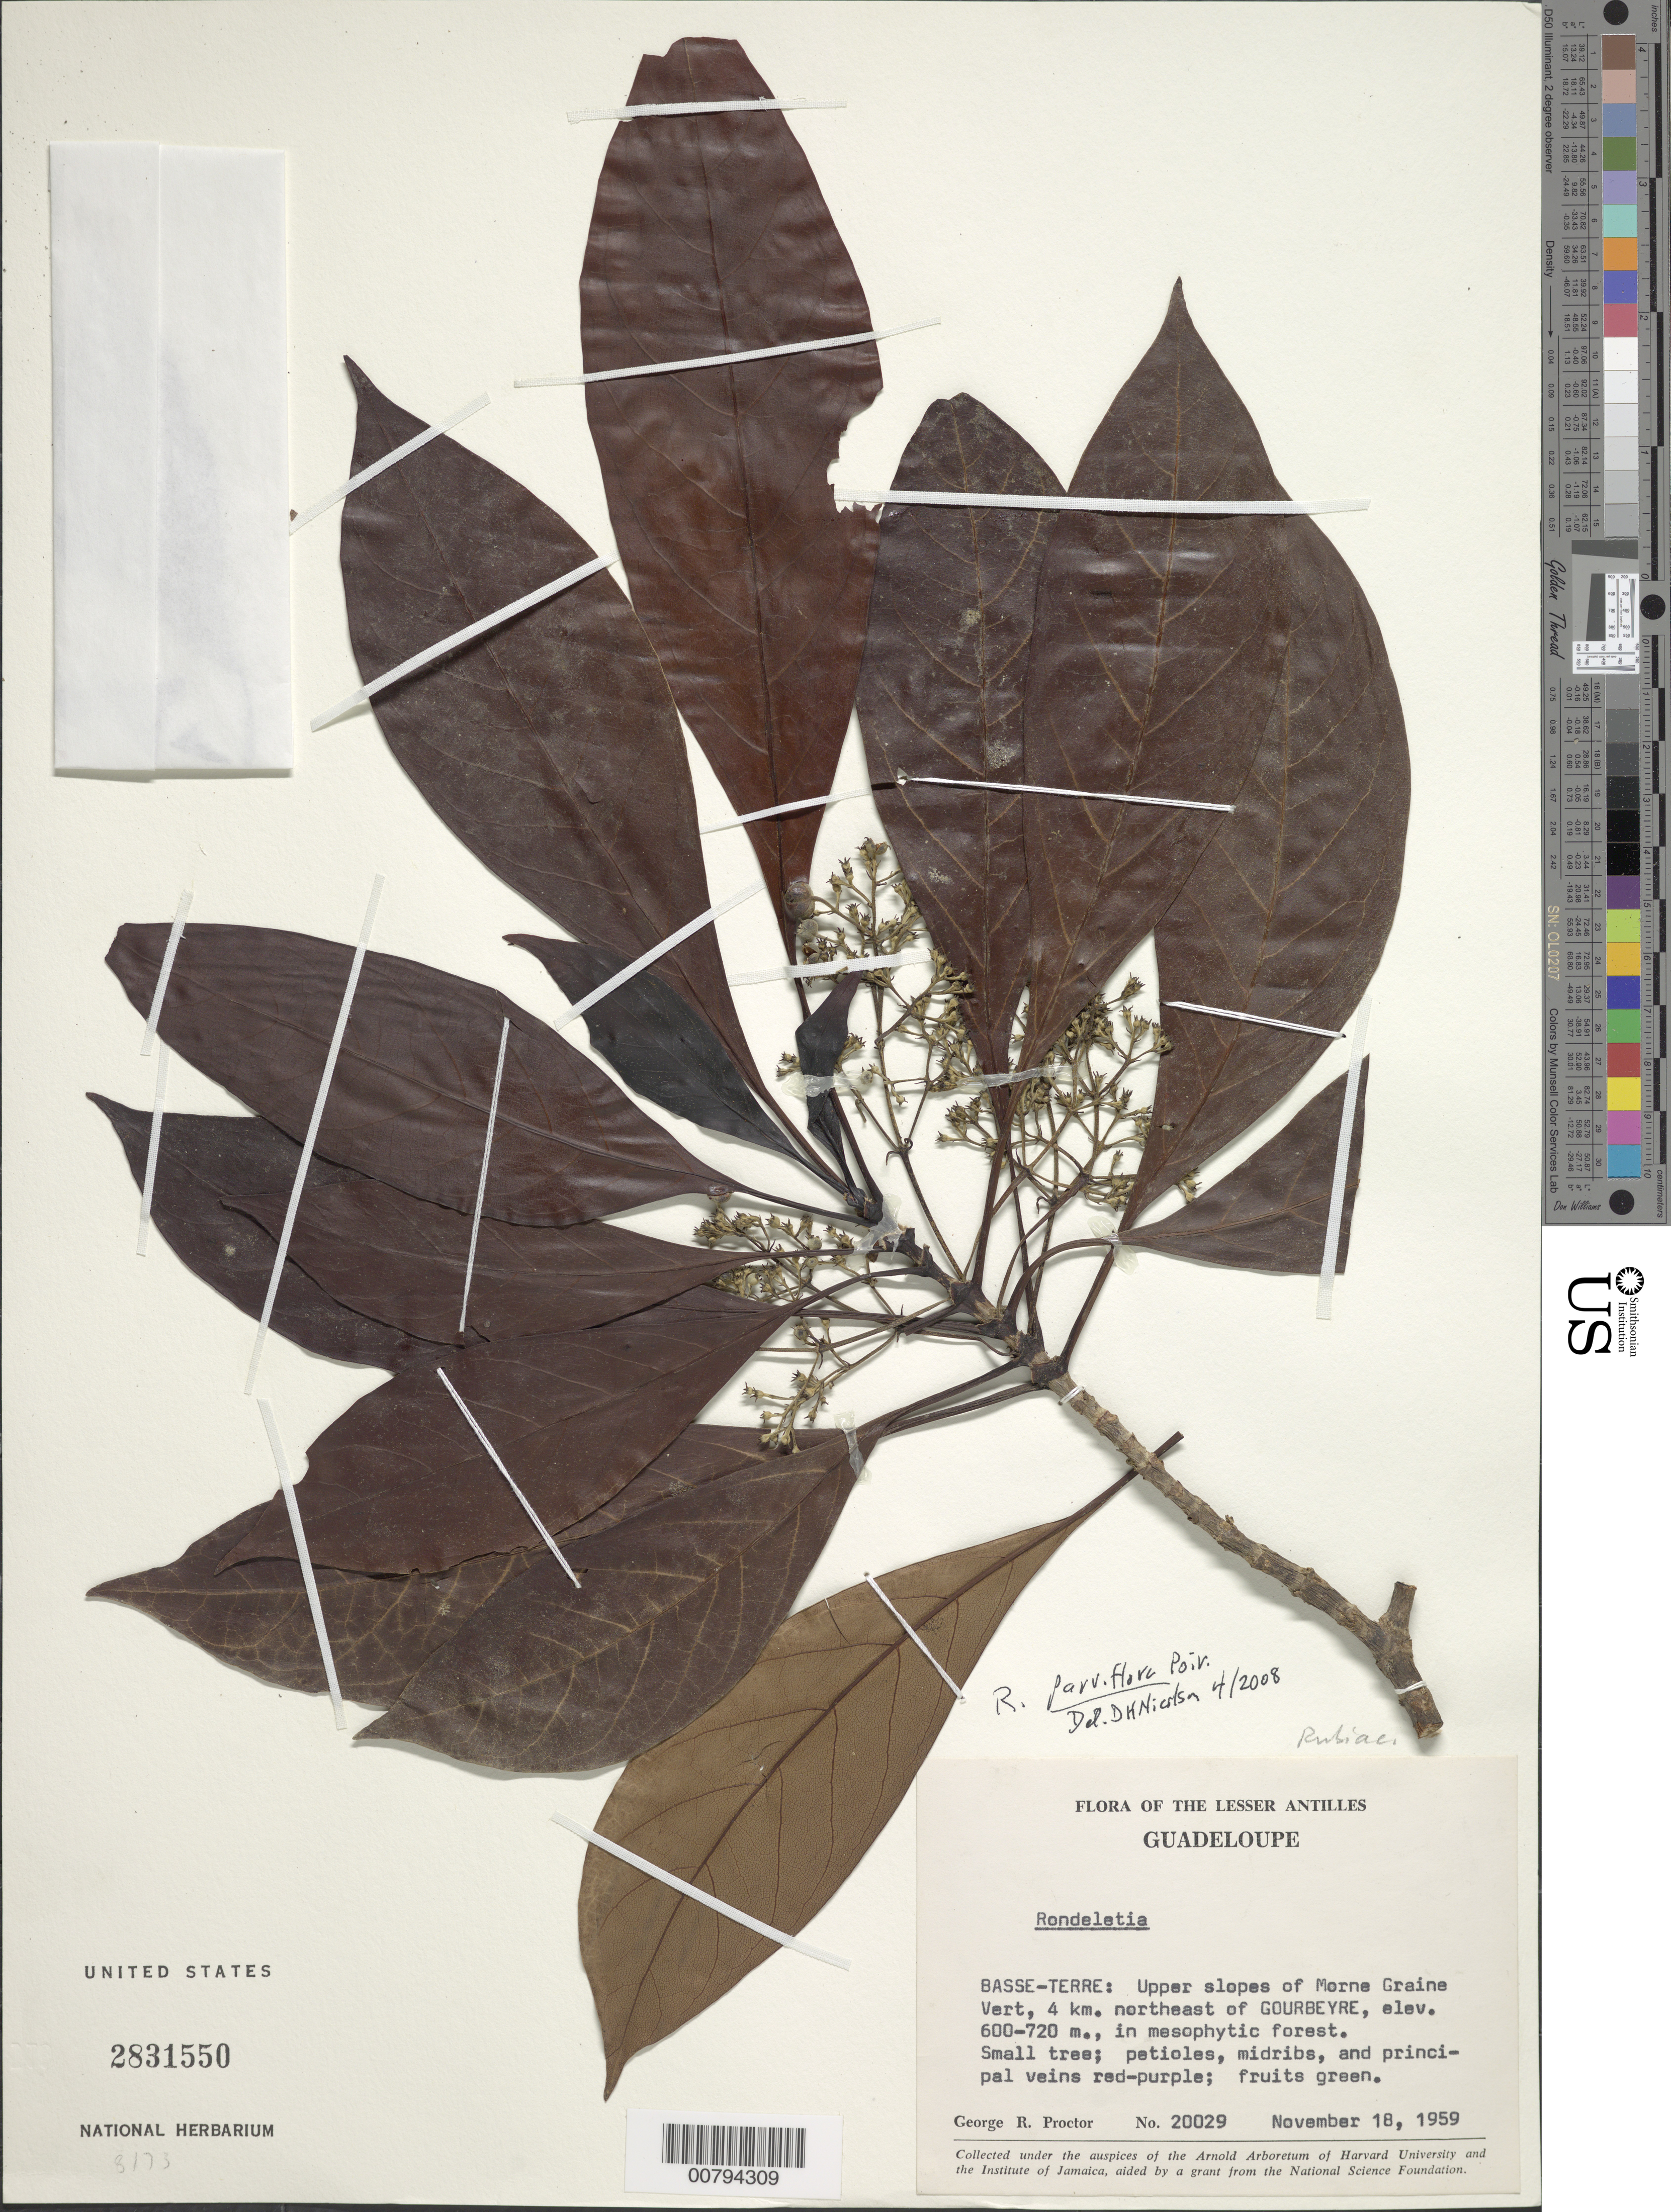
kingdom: Plantae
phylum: Tracheophyta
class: Magnoliopsida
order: Gentianales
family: Rubiaceae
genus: Rondeletia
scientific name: Rondeletia sp.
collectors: G. R. Proctor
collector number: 20029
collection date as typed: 18 Nov 1959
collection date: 1959-11-18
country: Guadeloupe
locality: Basse Terre: Upper slopes of Morne Graine Vert, 4 km northeast of Gourbeyre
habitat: Mesophytic forest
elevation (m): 600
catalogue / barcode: US 2831550